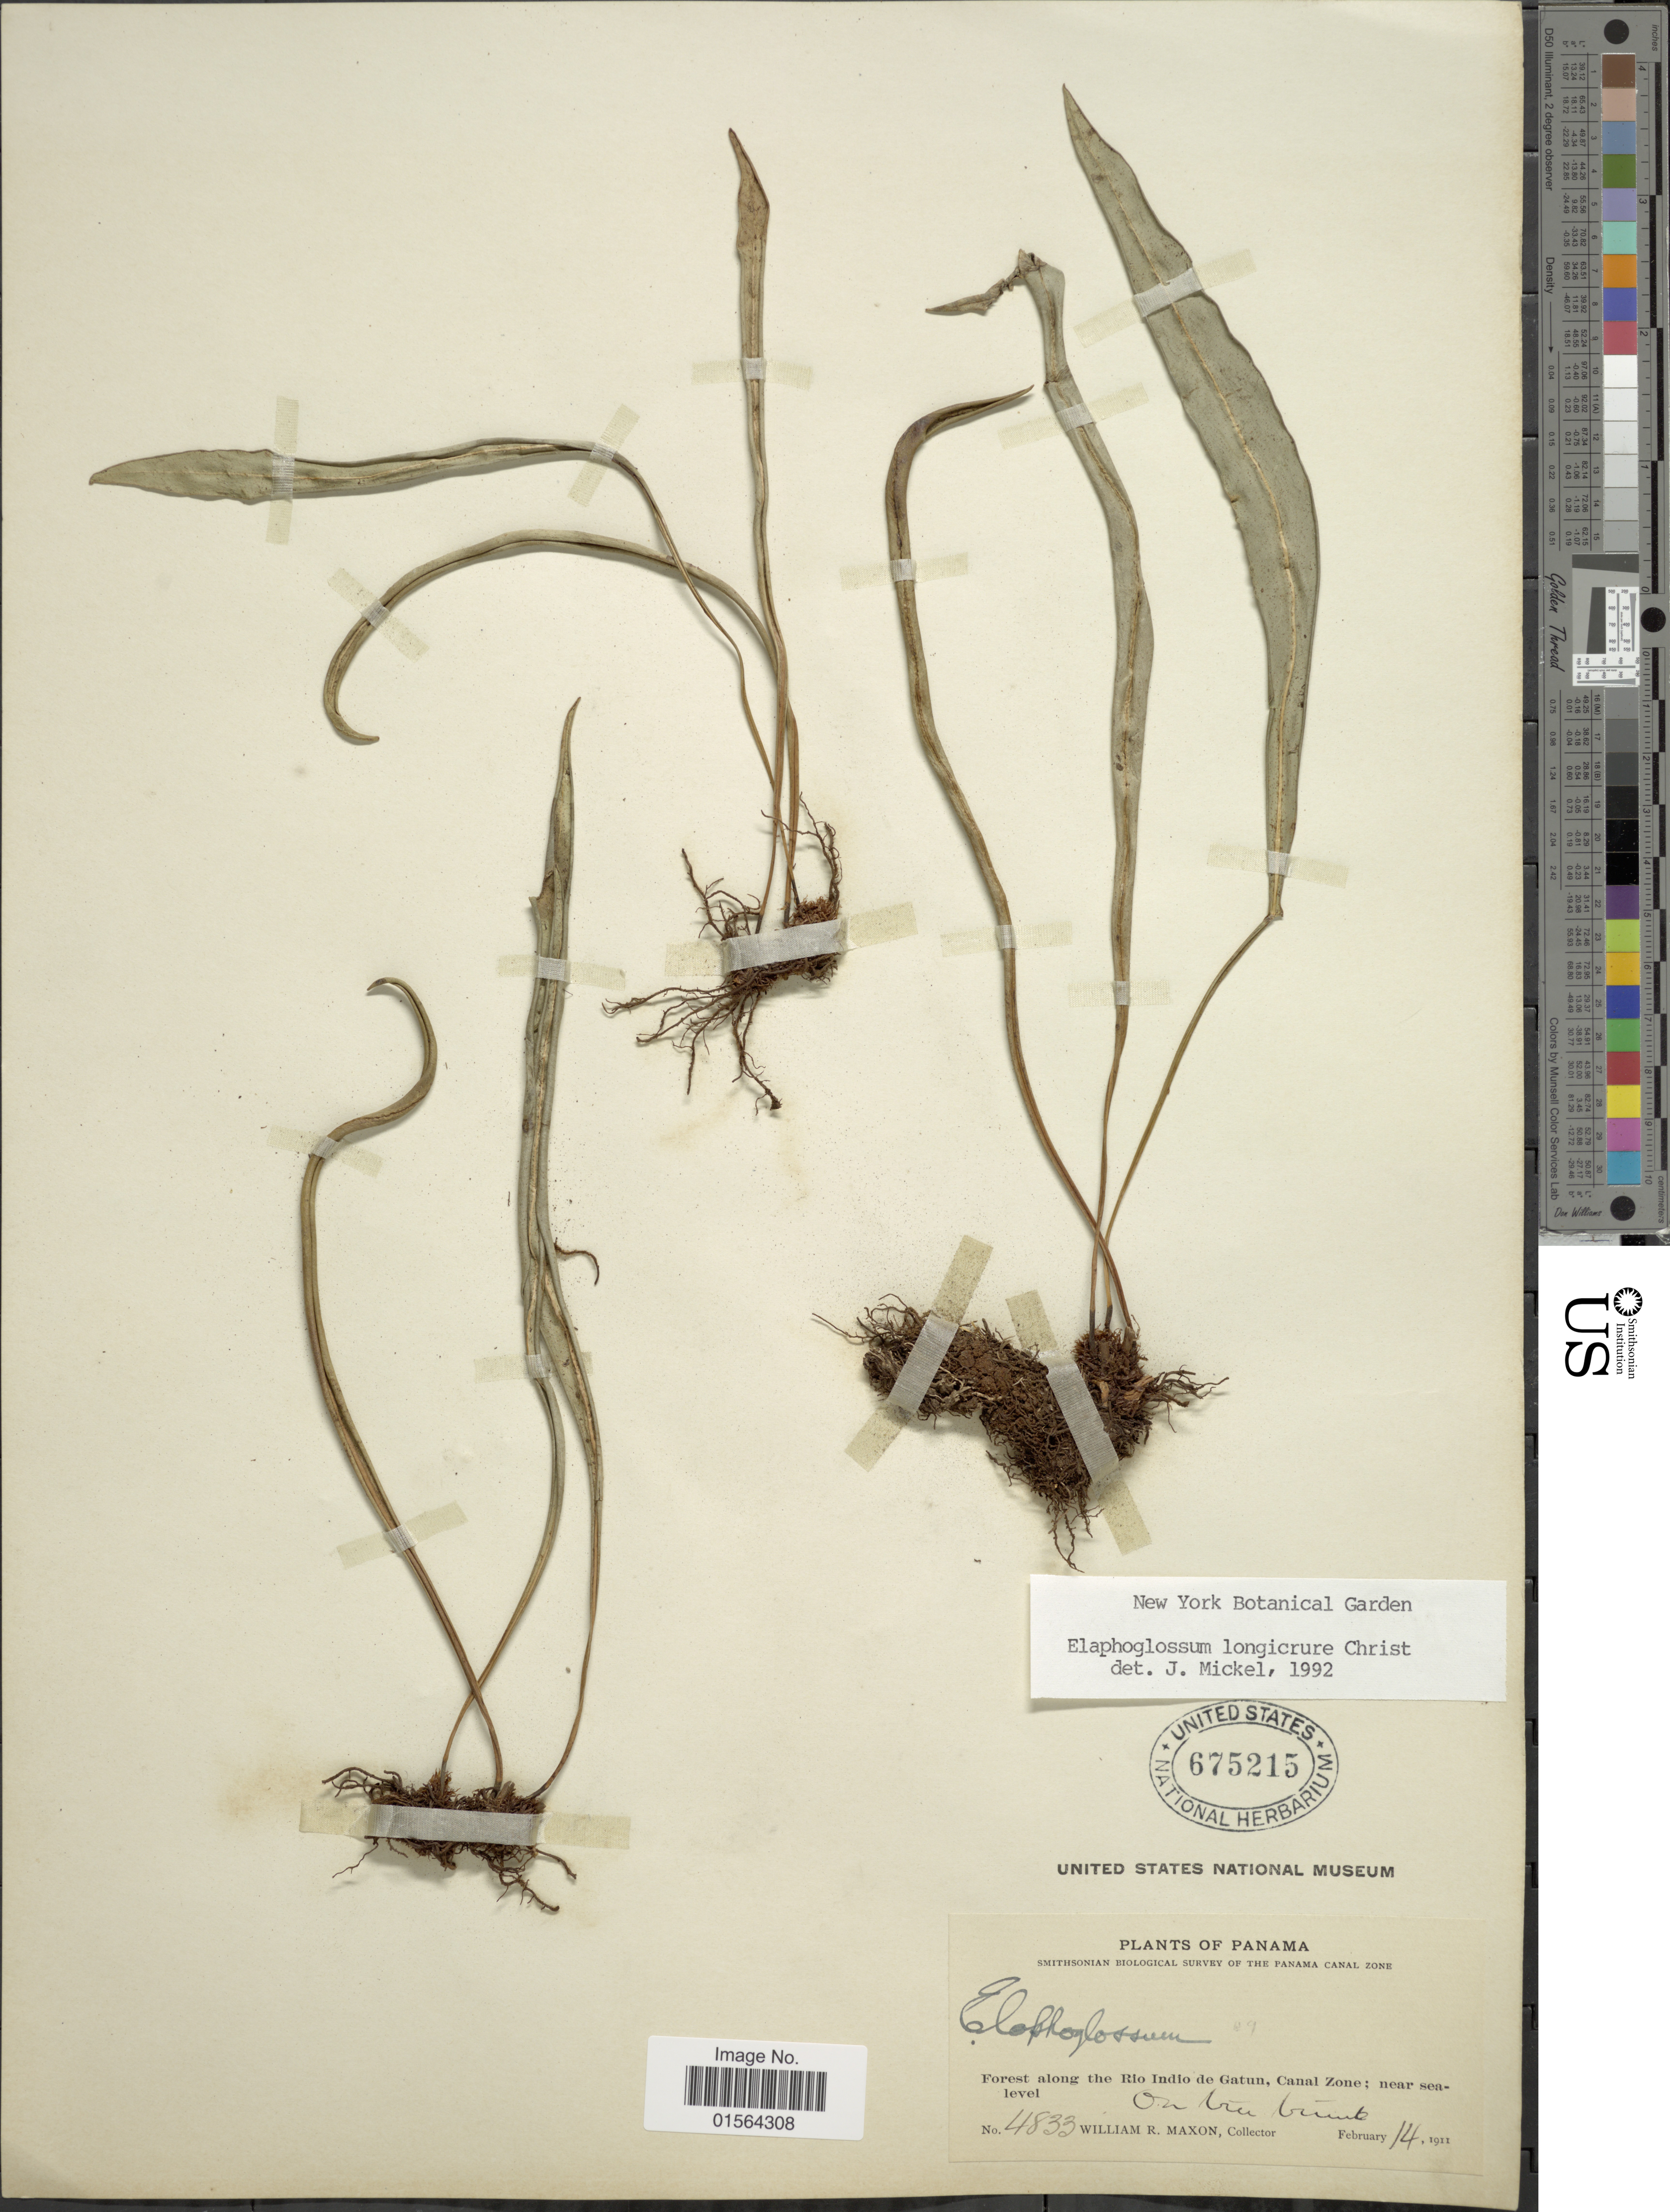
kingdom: Plantae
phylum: Tracheophyta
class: Polypodiopsida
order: Polypodiales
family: Dryopteridaceae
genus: Elaphoglossum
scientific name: Elaphoglossum longicrure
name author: Christ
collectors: W. R. Maxon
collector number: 4833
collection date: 1911-02-14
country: Panama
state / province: Colón / Panamá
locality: Forest along the Rio Indio de Gatun, Canal Zone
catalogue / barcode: US 675215